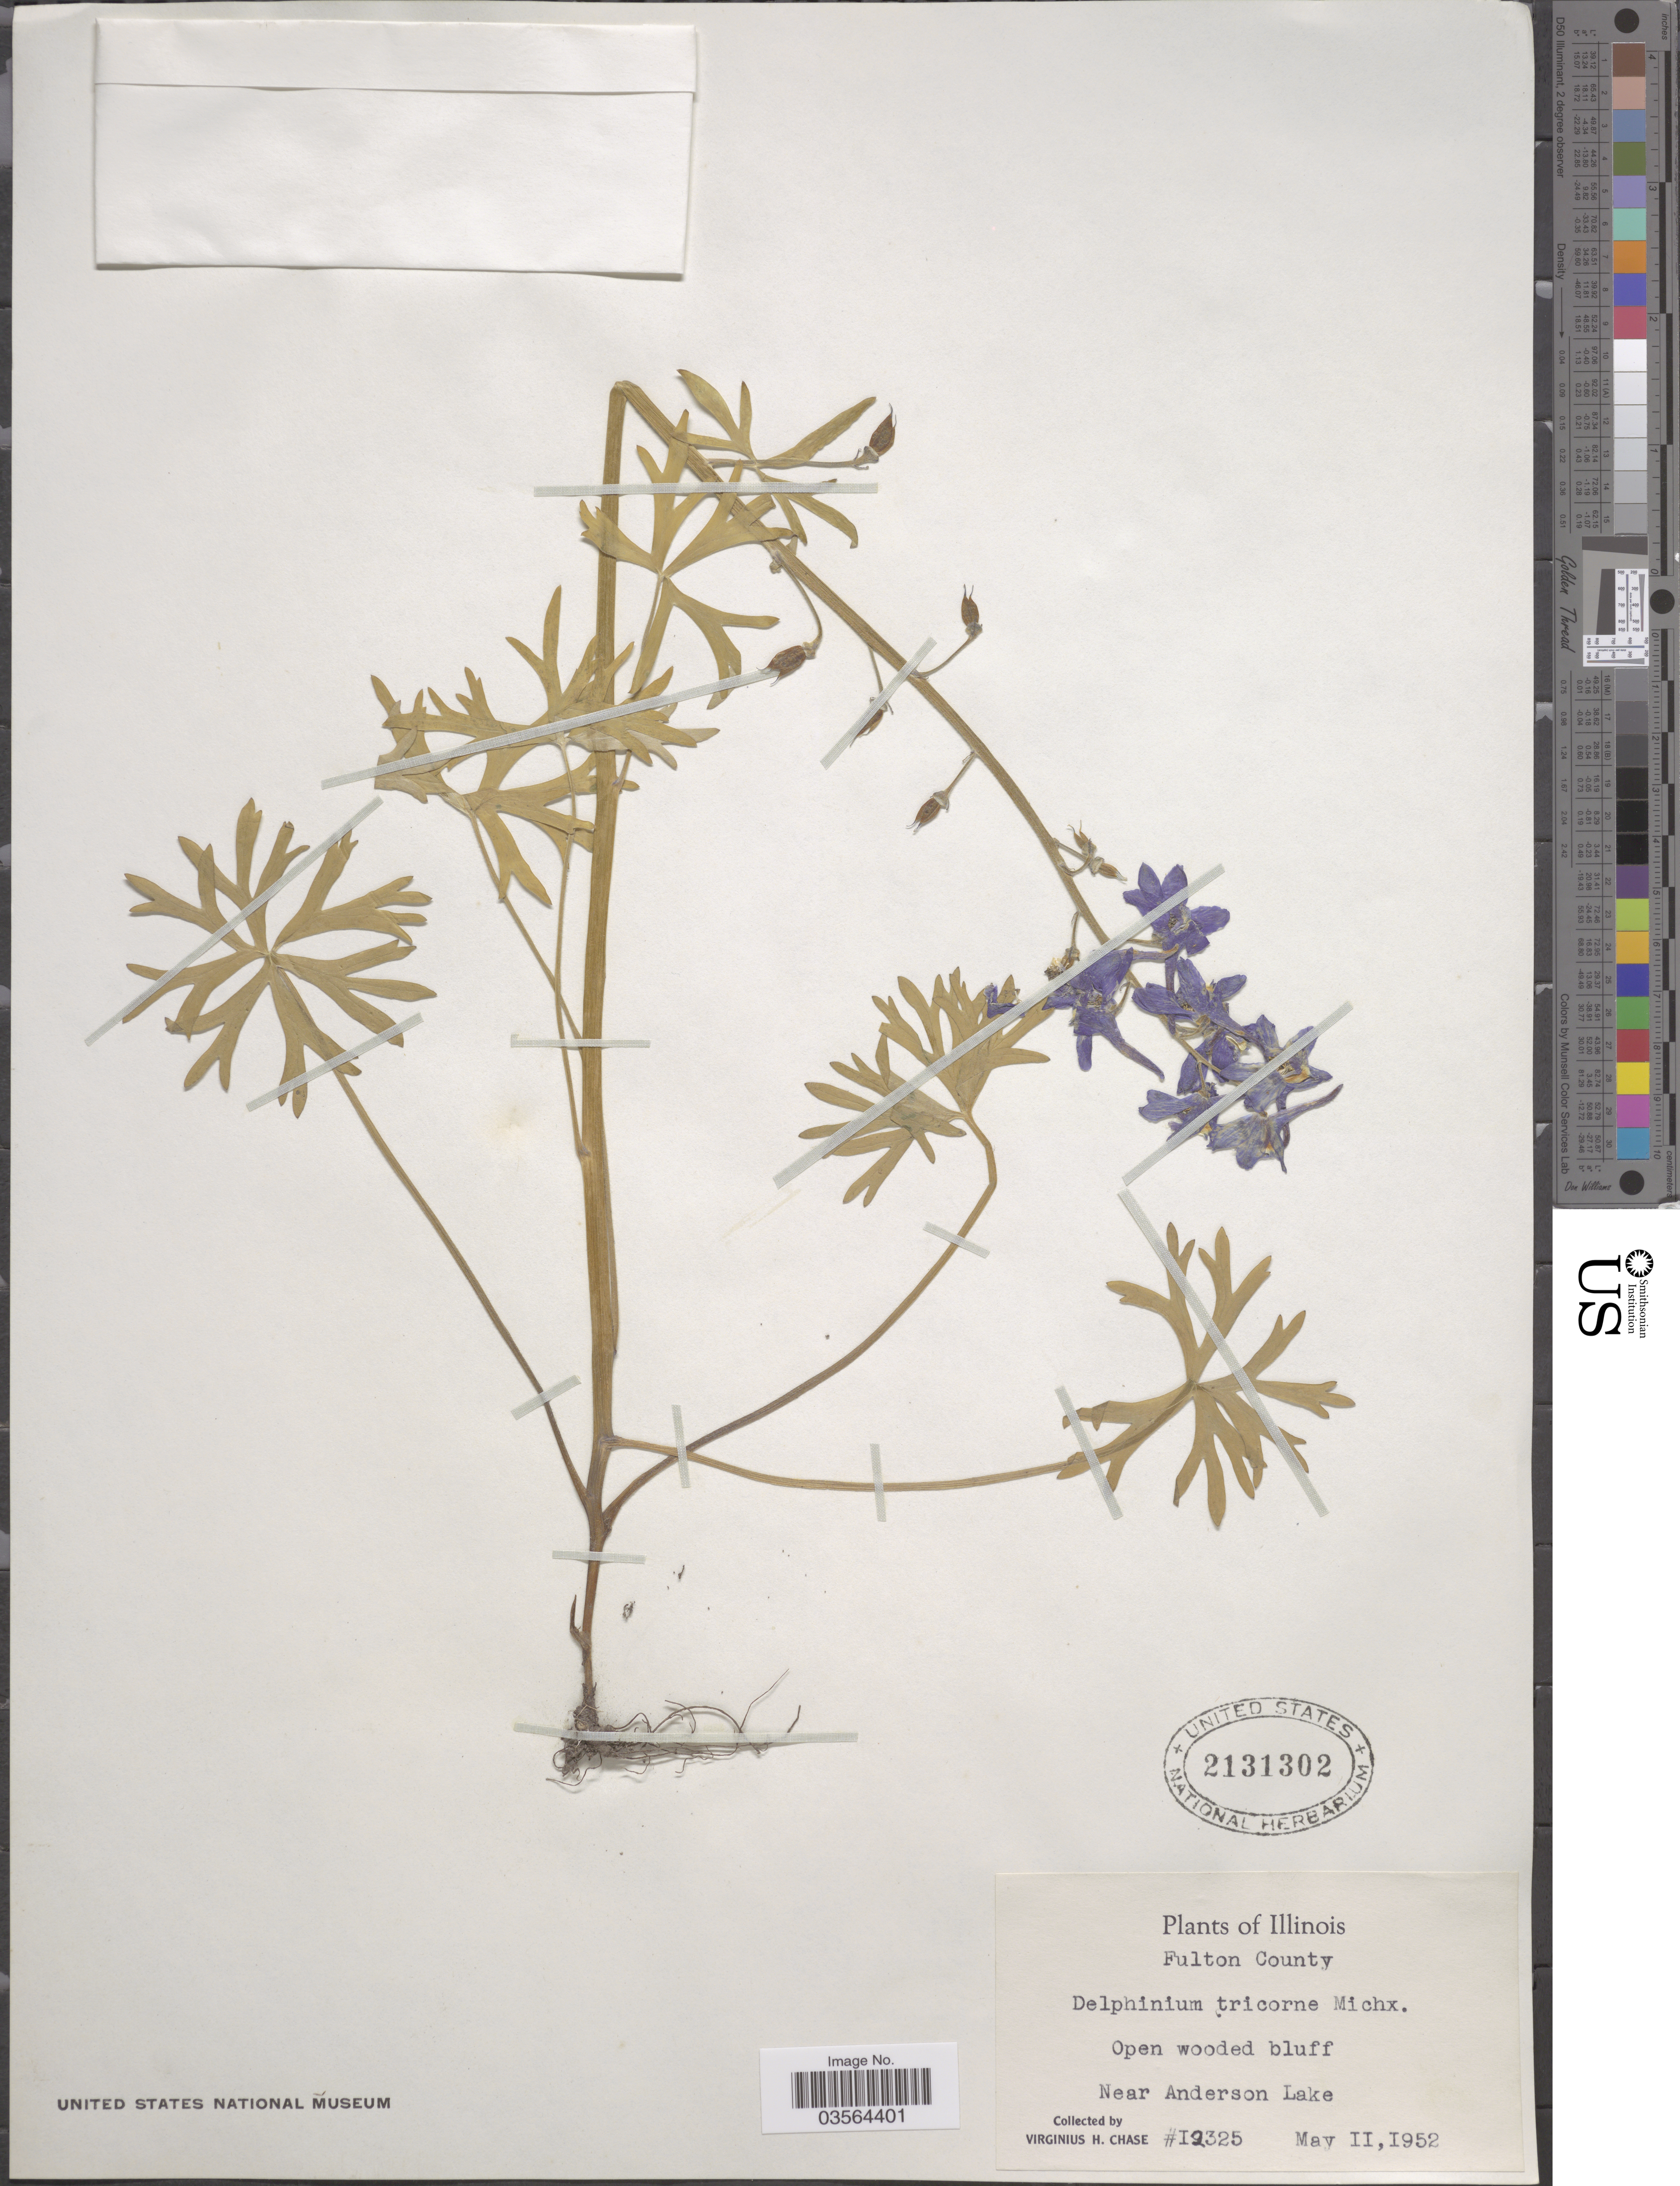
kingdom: Plantae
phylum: Tracheophyta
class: Magnoliopsida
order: Ranunculales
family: Ranunculaceae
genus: Delphinium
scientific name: Delphinium tricorne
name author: Michx.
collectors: V. H. Chase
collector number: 19325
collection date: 1952-05-11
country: United States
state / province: Illinois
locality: Fulton County. Near Anderson Lake.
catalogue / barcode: US 2131302